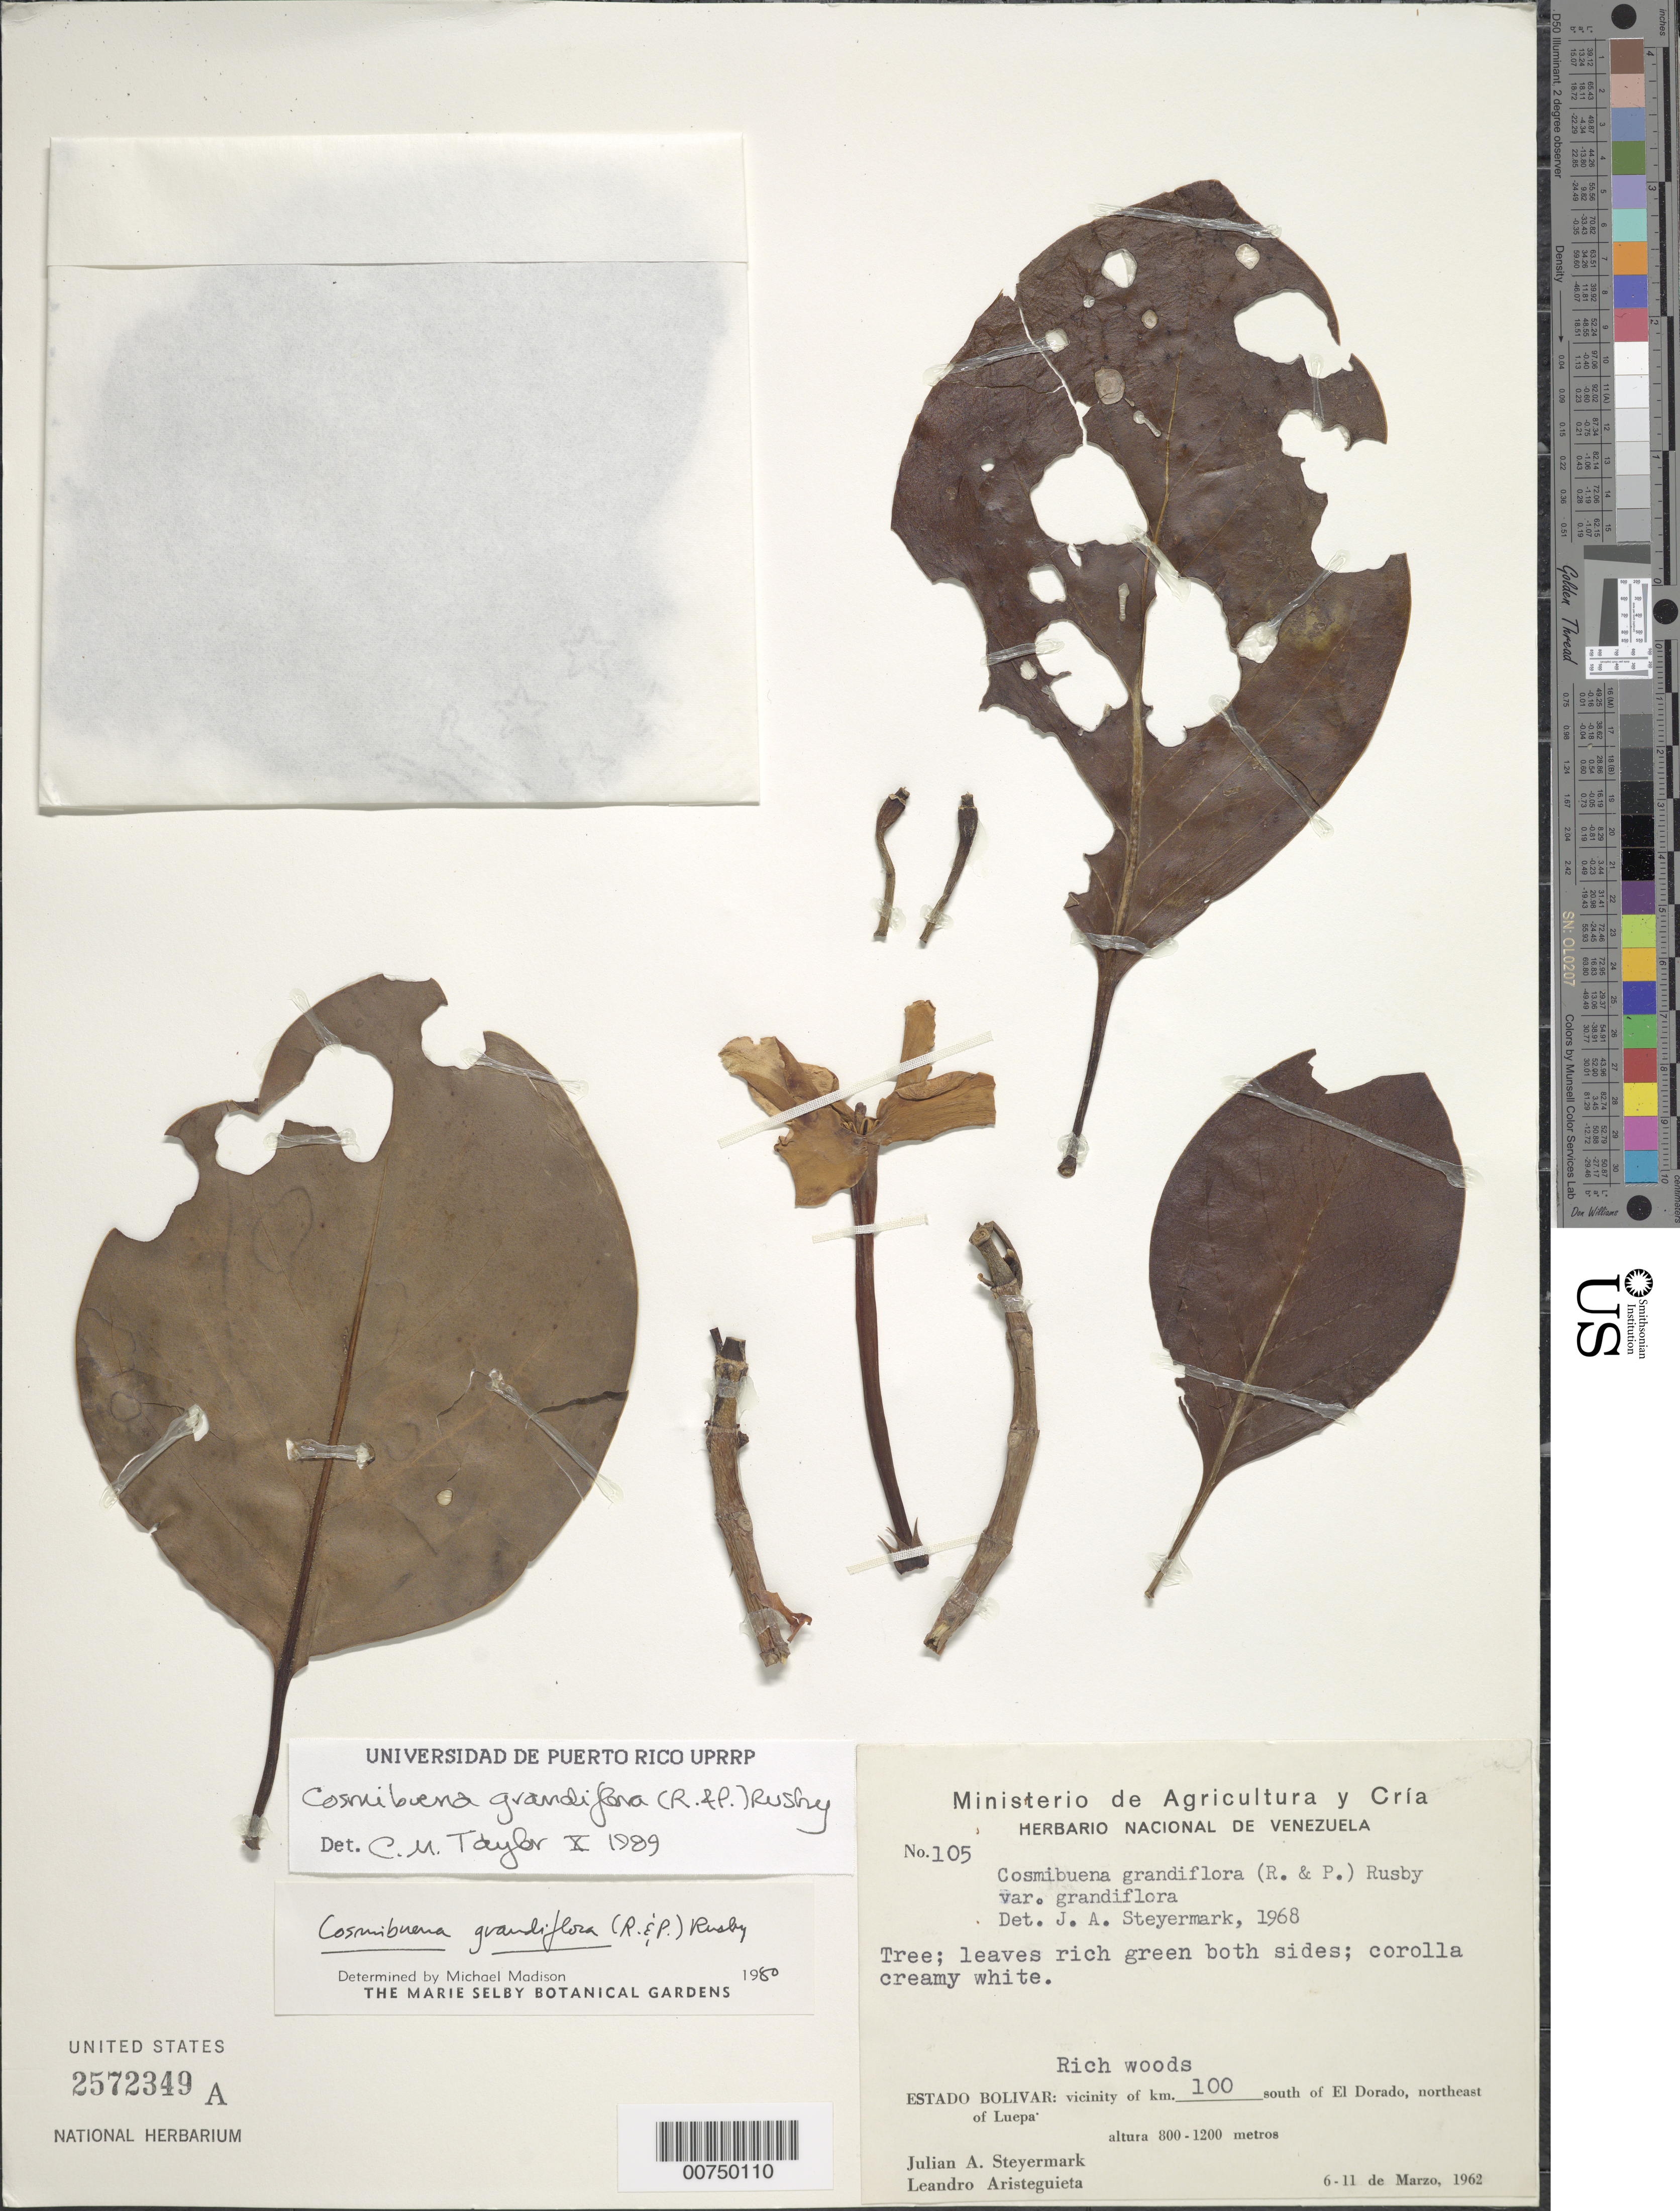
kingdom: Plantae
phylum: Tracheophyta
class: Magnoliopsida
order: Gentianales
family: Rubiaceae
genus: Cosmibuena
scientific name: Cosmibuena grandiflora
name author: (Rose & Pav.) Rusby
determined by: Taylor, Charlotte M.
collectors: J. Steyermark & L. Aristeguieta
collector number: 62 105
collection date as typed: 6-Mar-62 to 11-Mar-62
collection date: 1962-03-06/1962-03-11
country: Venezuela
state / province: Bolívar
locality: El Dorado, S of, km 100 vic., NE of Luepa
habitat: Rich woods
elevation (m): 800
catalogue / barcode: US 2572349A